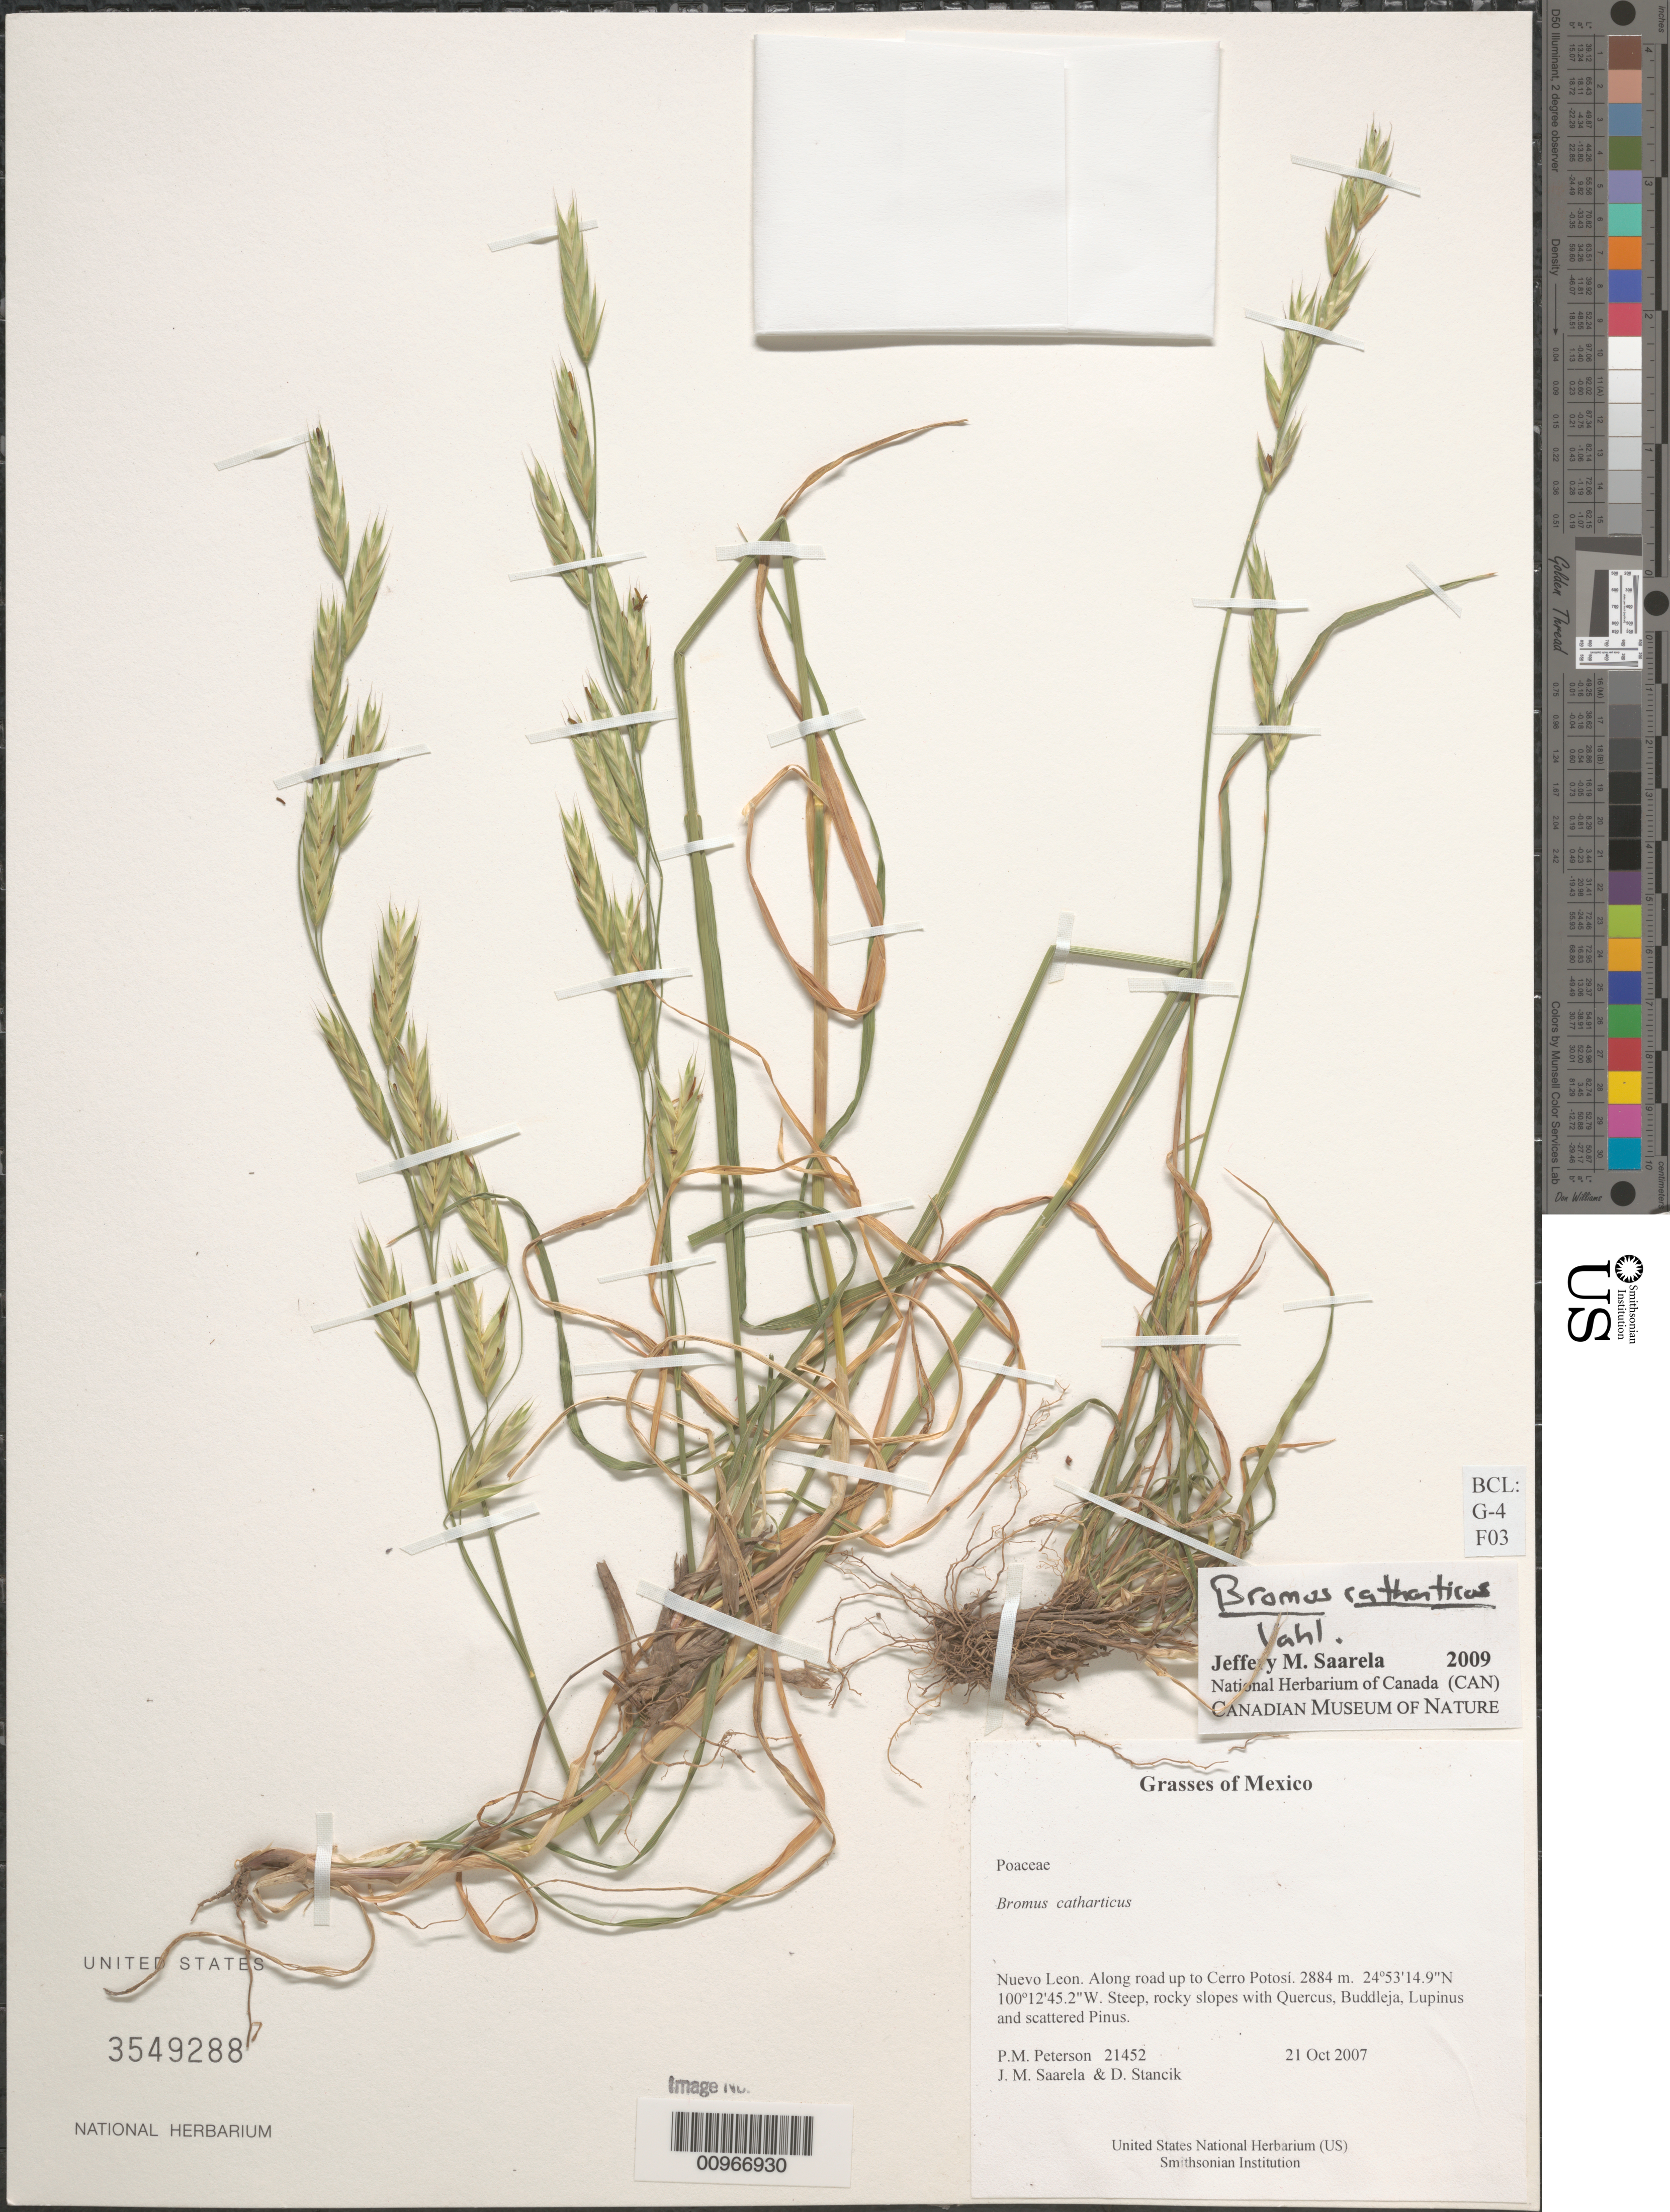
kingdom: Plantae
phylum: Tracheophyta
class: Liliopsida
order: Poales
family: Poaceae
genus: Bromus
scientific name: Bromus catharticus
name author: Vahl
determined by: Saarela, J. M., (CAN), Canadian Museum of Nature (CANADA)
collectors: P. M. Peterson, J. Saarela & D. Stancik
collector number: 21452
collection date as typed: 21 Oct 2007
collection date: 2007-10-21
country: Mexico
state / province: Nuevo León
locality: Along road up to Cerro Potosí.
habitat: Steep, rocky slopes with Quercus, Buddleja, Lupinus and scattered Pinus.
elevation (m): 2884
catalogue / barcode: US 3549288